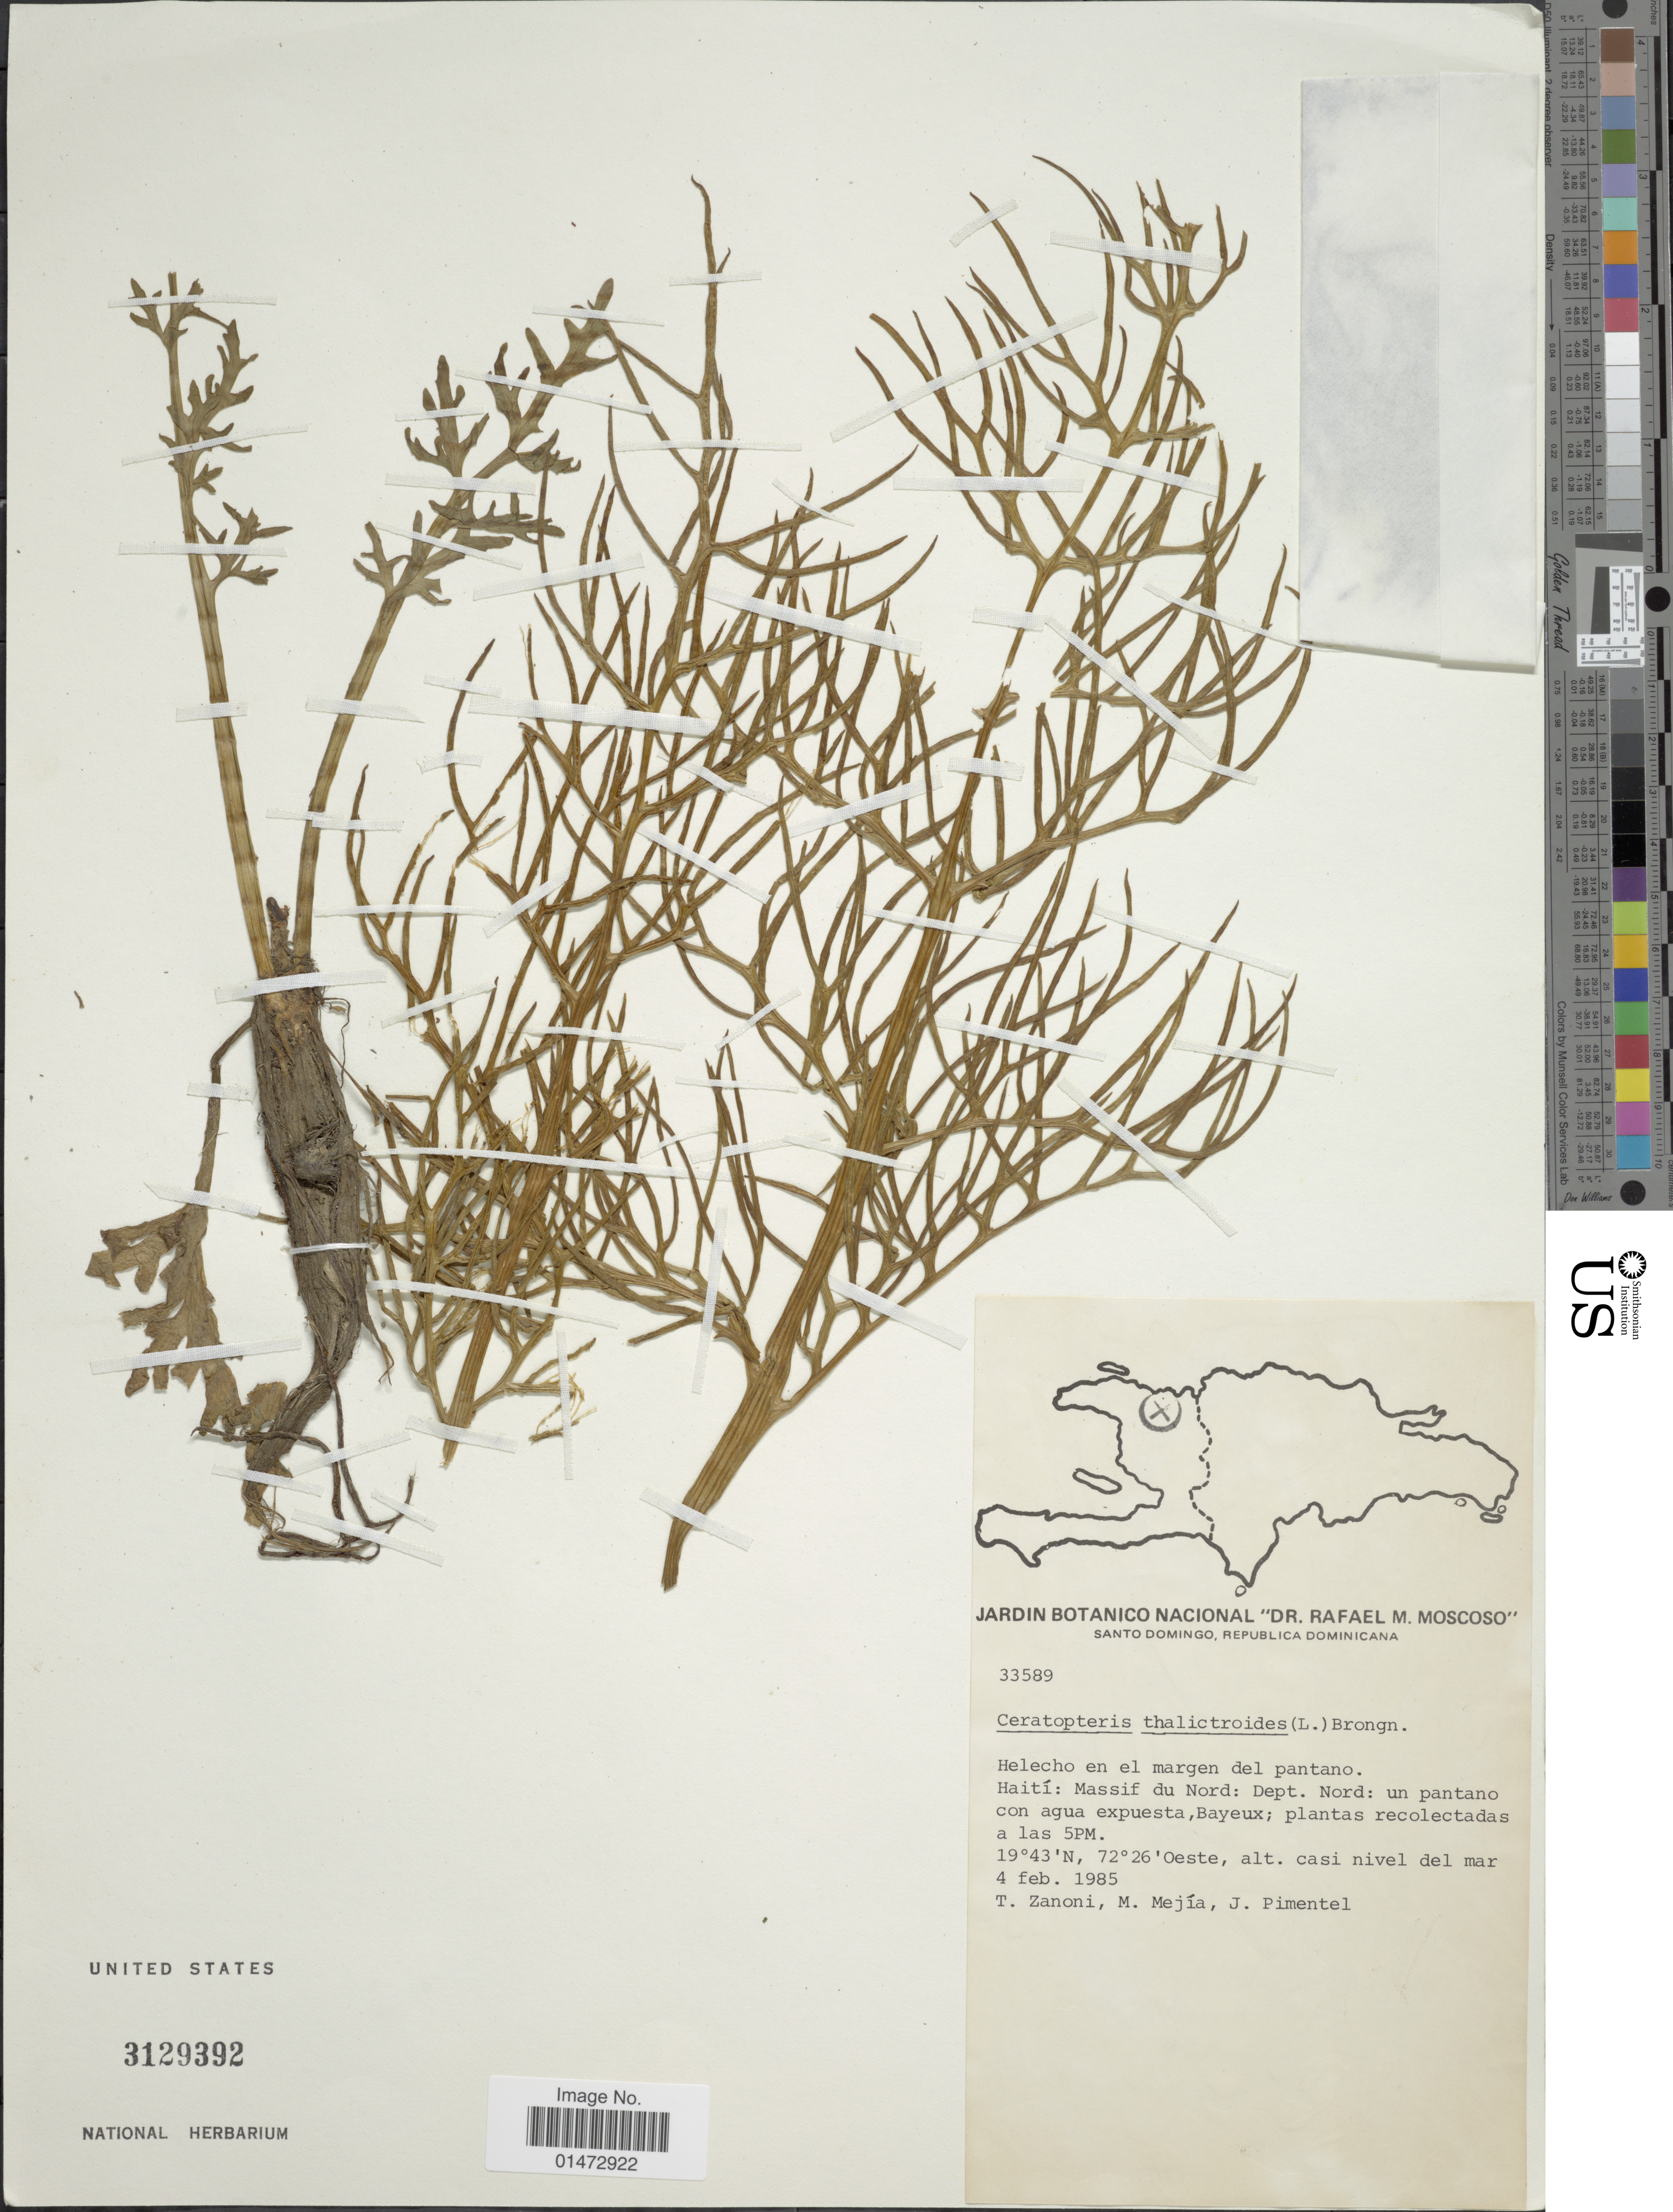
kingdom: Plantae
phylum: Tracheophyta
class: Polypodiopsida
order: Polypodiales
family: Pteridaceae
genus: Ceratopteris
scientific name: Ceratopteris thalictroides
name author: (L.) Brongn.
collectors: T. A. Zanoni, M. Mejia & J. Pimentel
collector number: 33589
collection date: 1985-02-04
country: Haiti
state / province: Nord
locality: Massif du Nord: Dept. Nord: un pantano con agua expuesta, Bayeux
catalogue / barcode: US 3129392